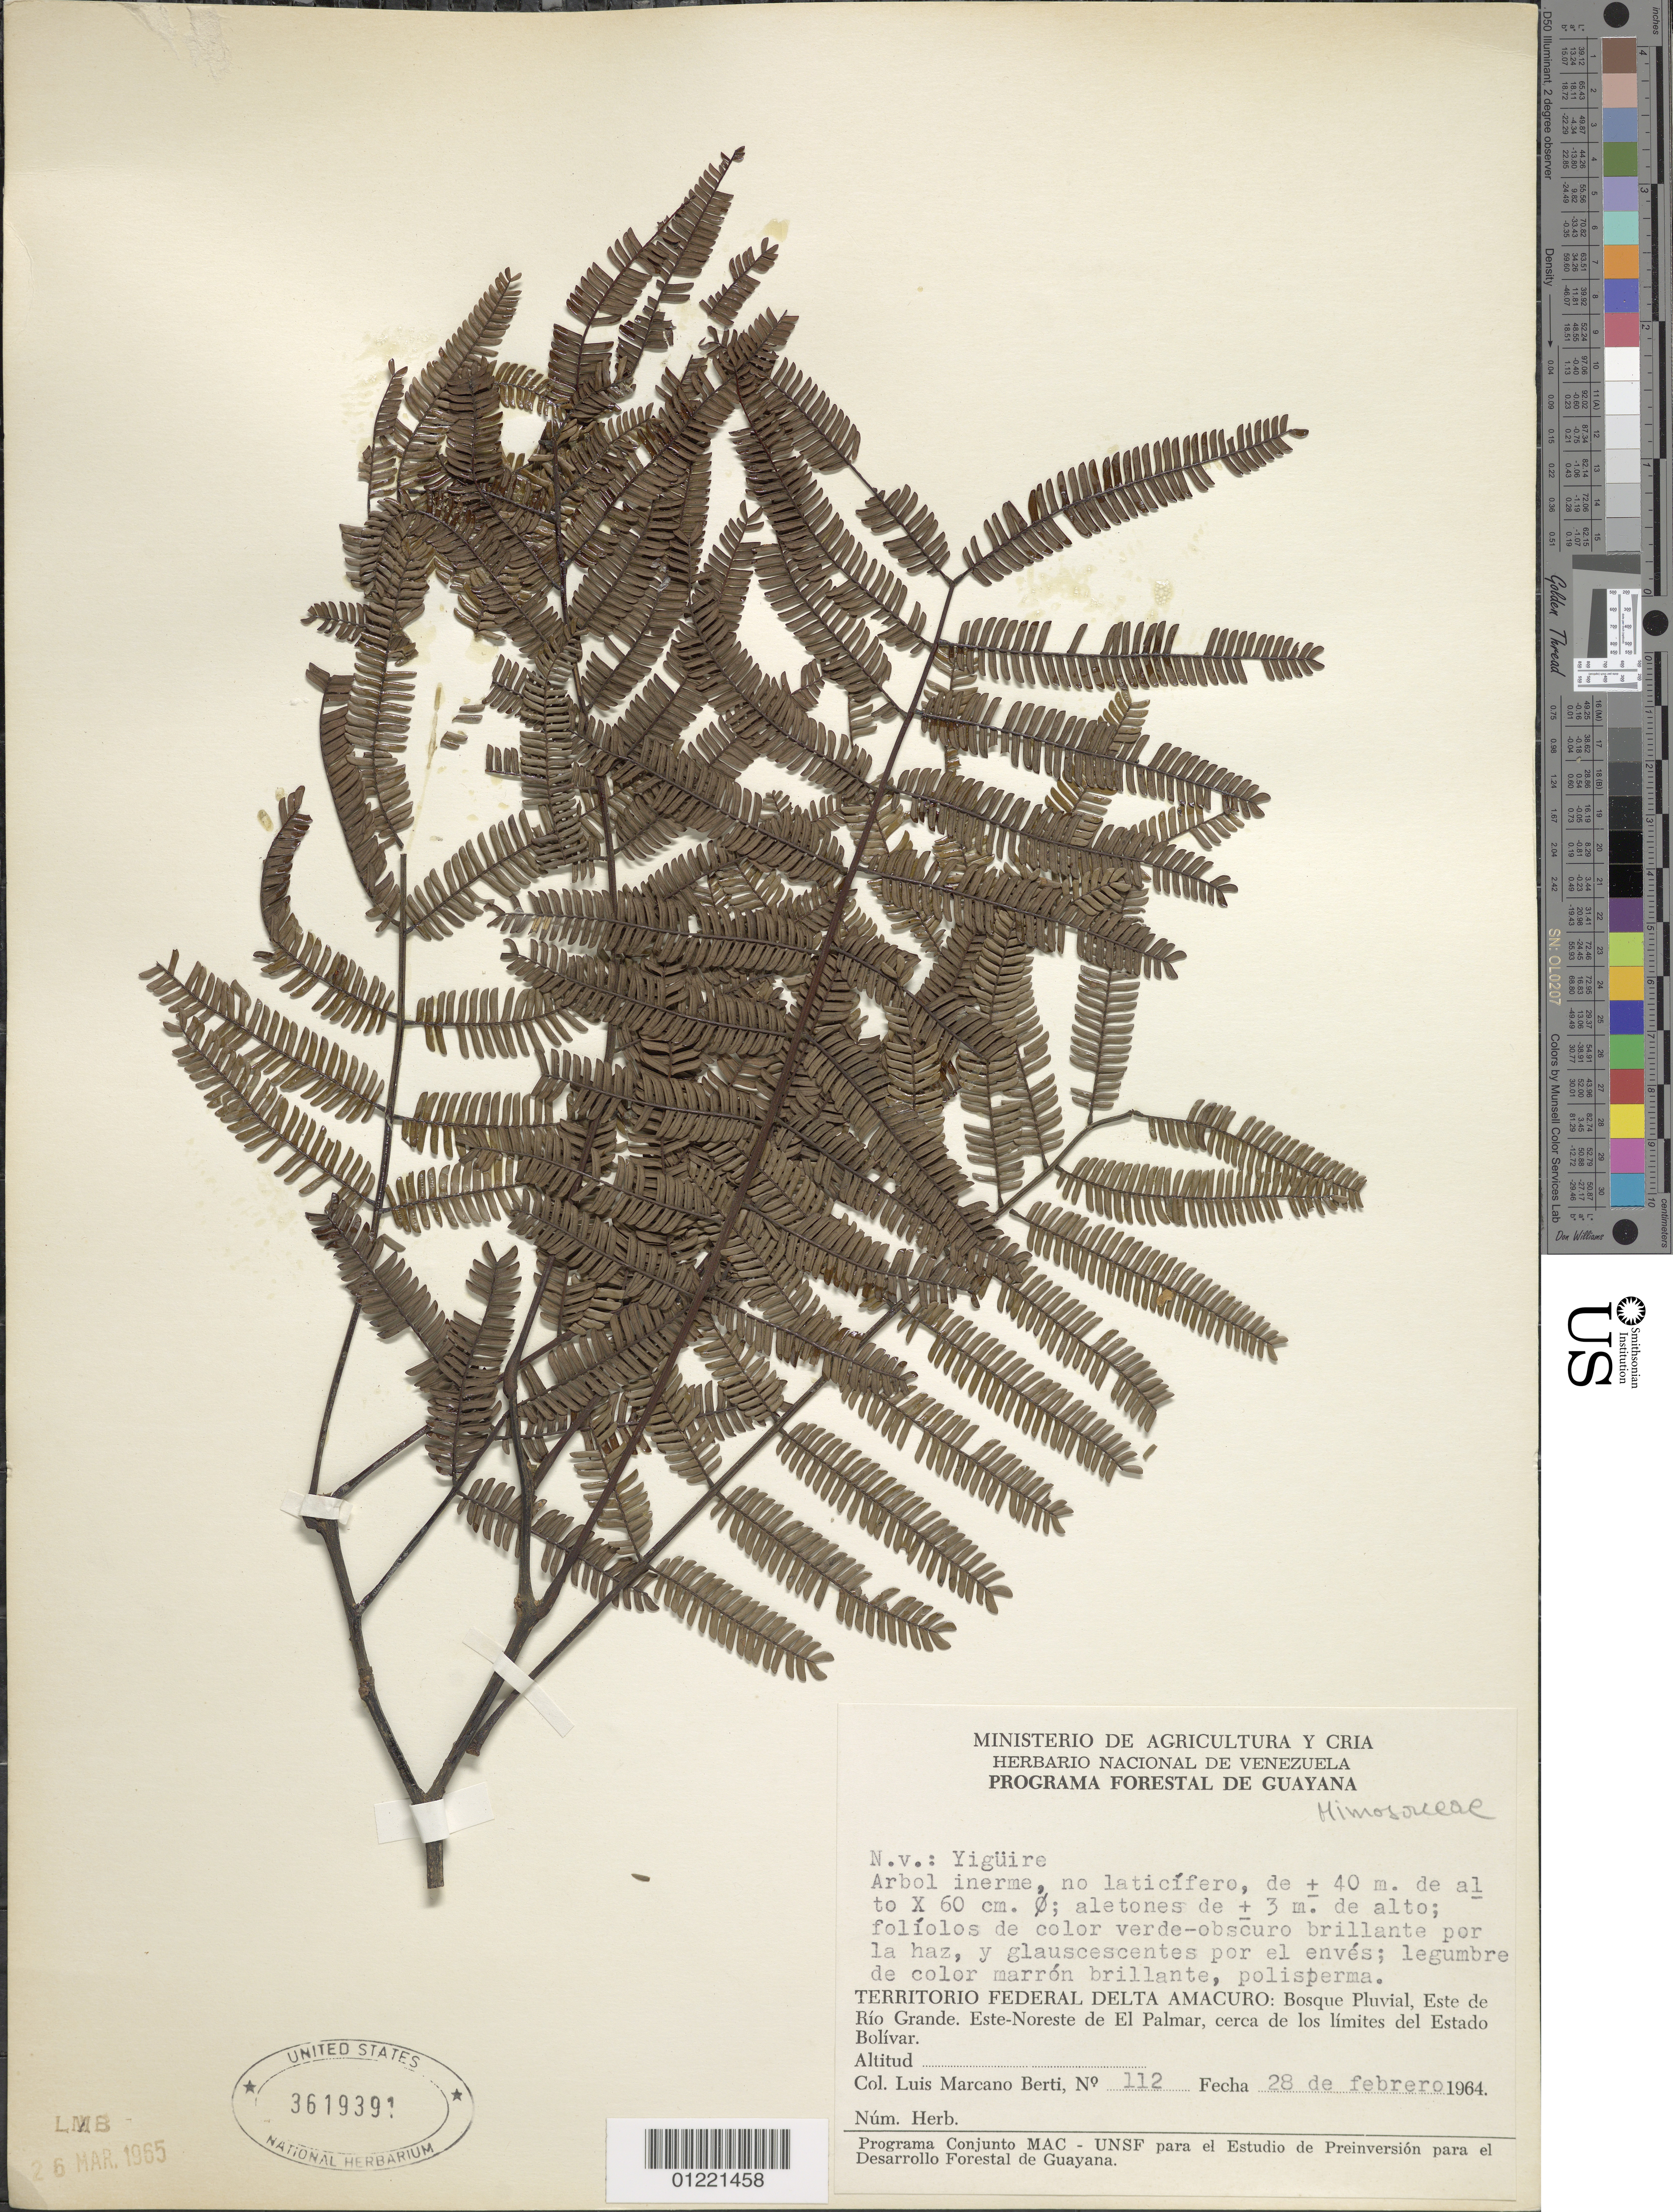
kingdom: Plantae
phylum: Tracheophyta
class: Magnoliopsida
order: Fabales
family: Fabaceae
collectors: L. Marcano-Berti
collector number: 112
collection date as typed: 28-Feb-64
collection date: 1964-02-28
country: Venezuela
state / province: Delta Amacuro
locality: Bosque Pluvial, Este de Río Grande. Este-Noreste del El Palmar, cerca de los limites del Estado Bolívar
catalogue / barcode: US 3619391